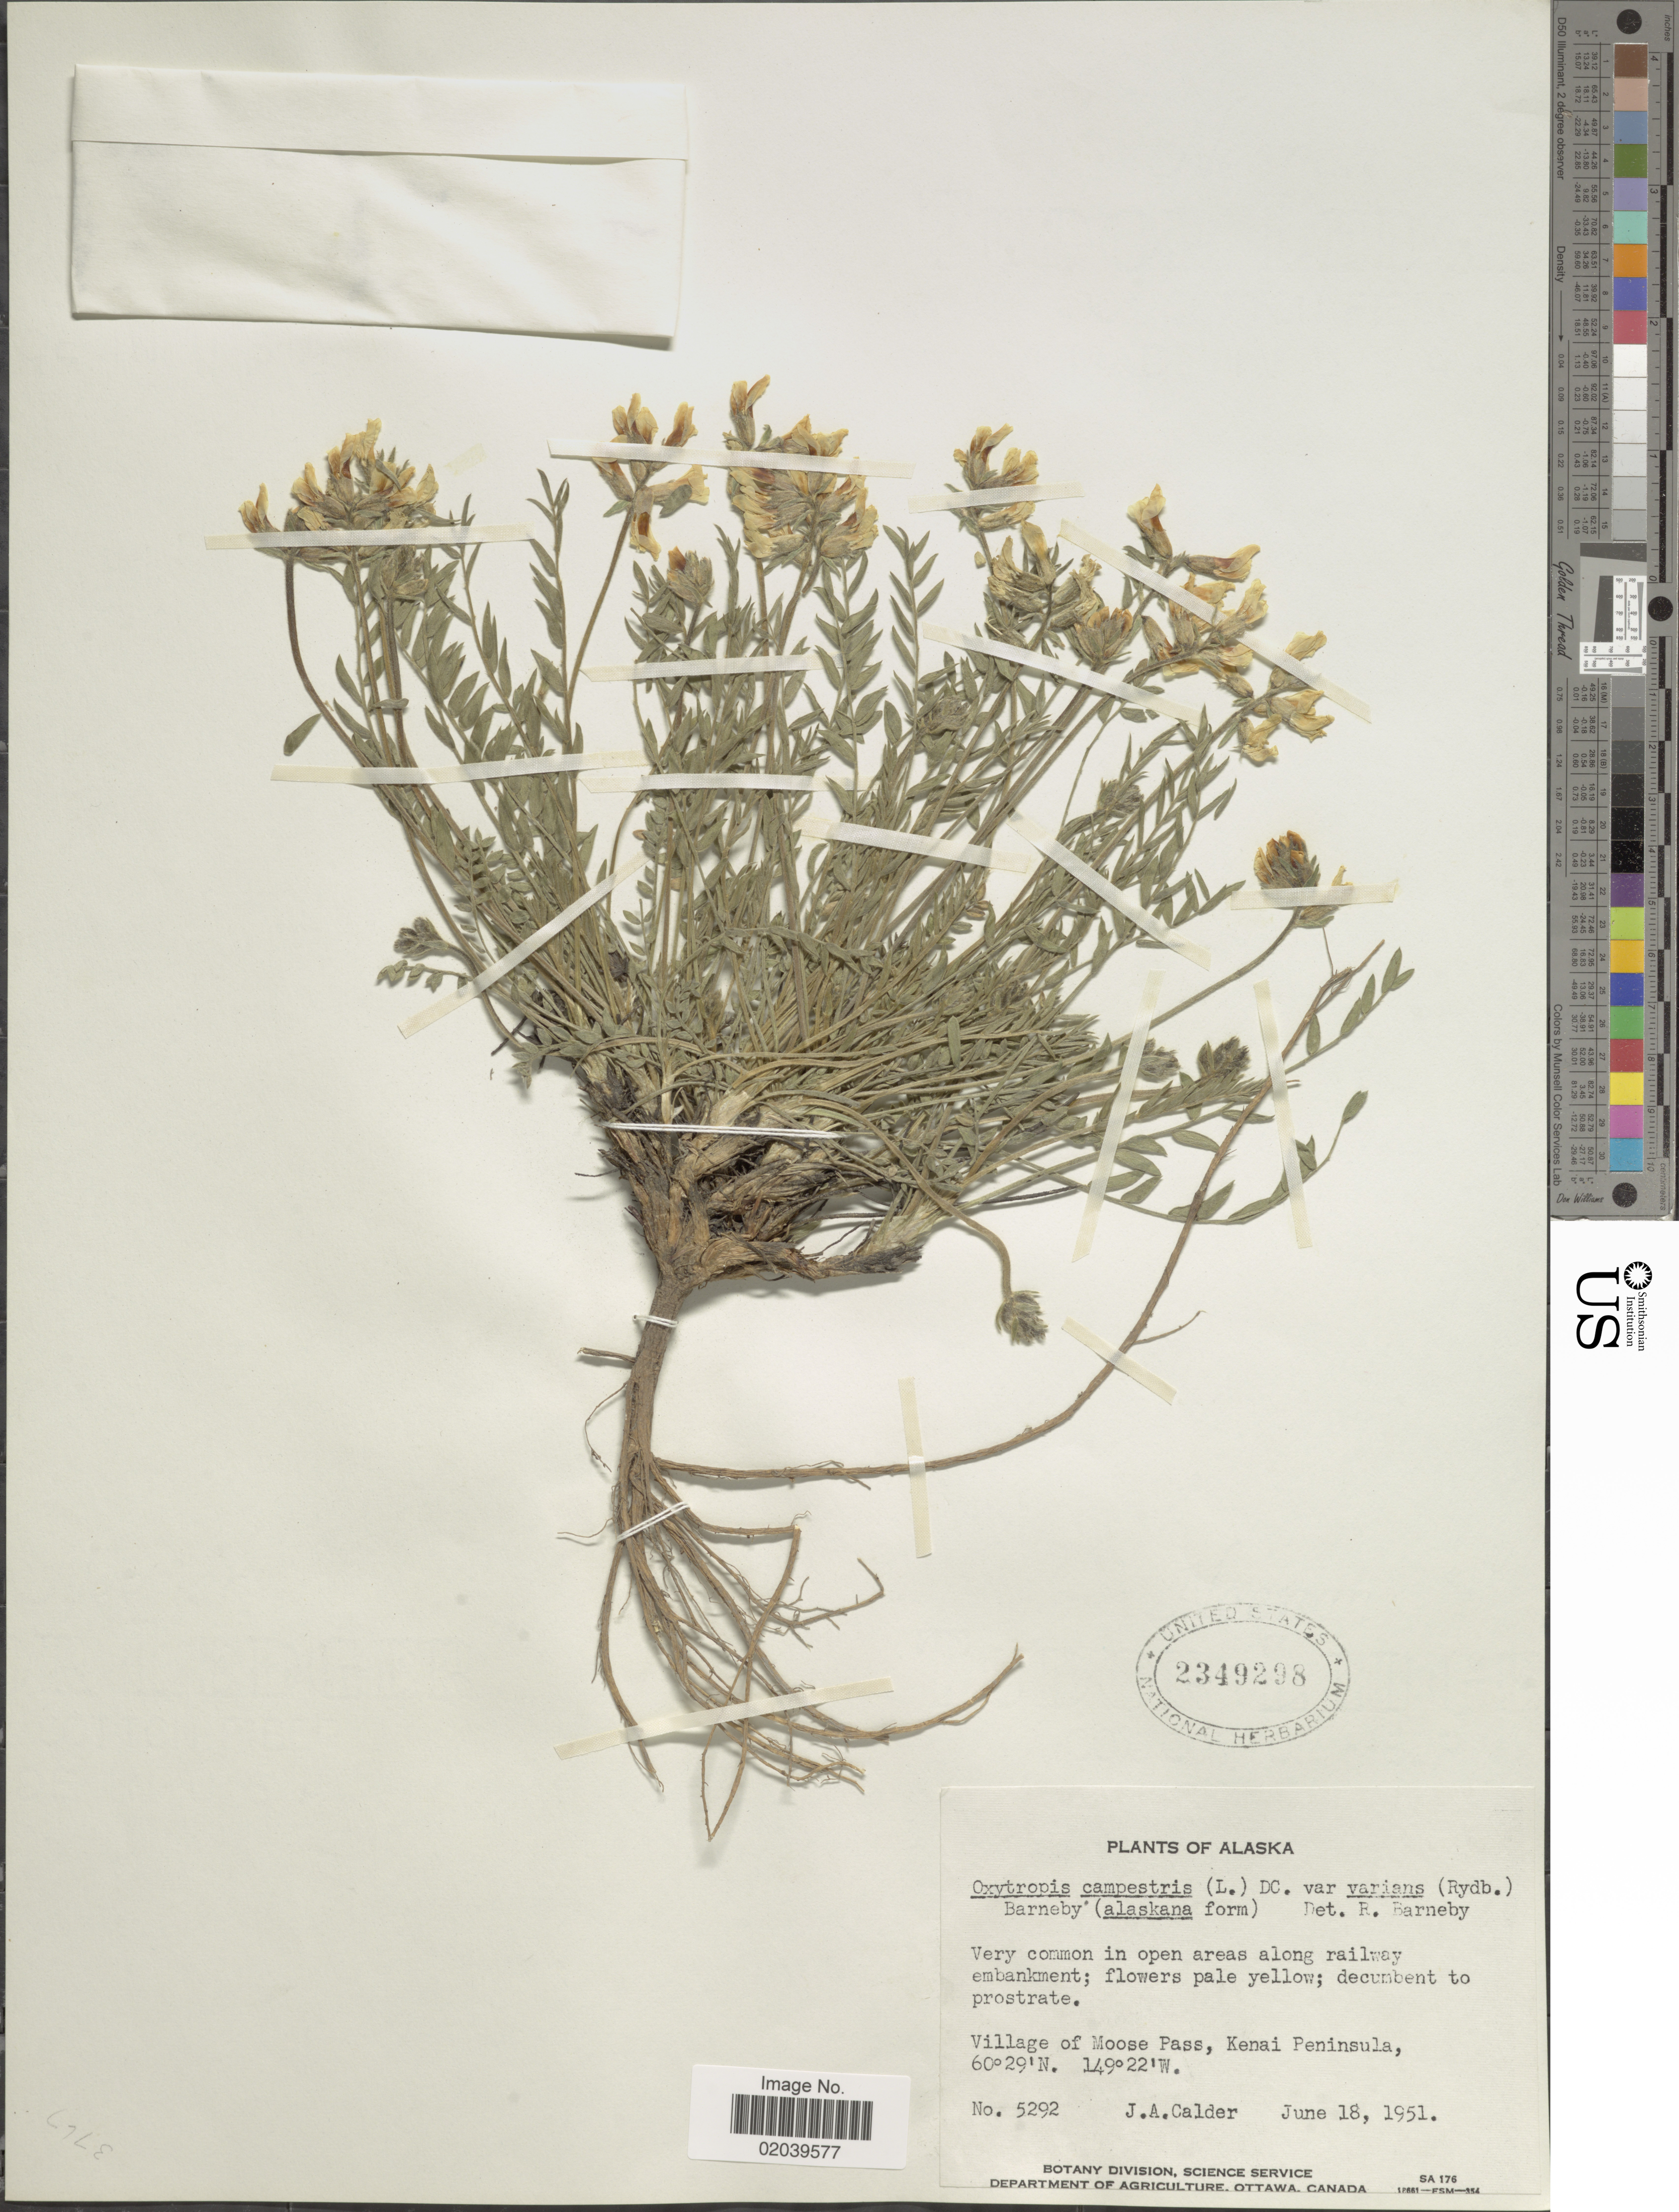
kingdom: Plantae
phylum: Tracheophyta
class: Magnoliopsida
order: Fabales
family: Fabaceae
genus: Oxytropis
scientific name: Oxytropis campestris var. varians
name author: (Rydb.) Barneby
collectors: J. A. Calder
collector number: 5292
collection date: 1951-06-18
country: United States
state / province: Alaska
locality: Village of Moose Pass, Kenai Peninsula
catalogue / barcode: US 2349298